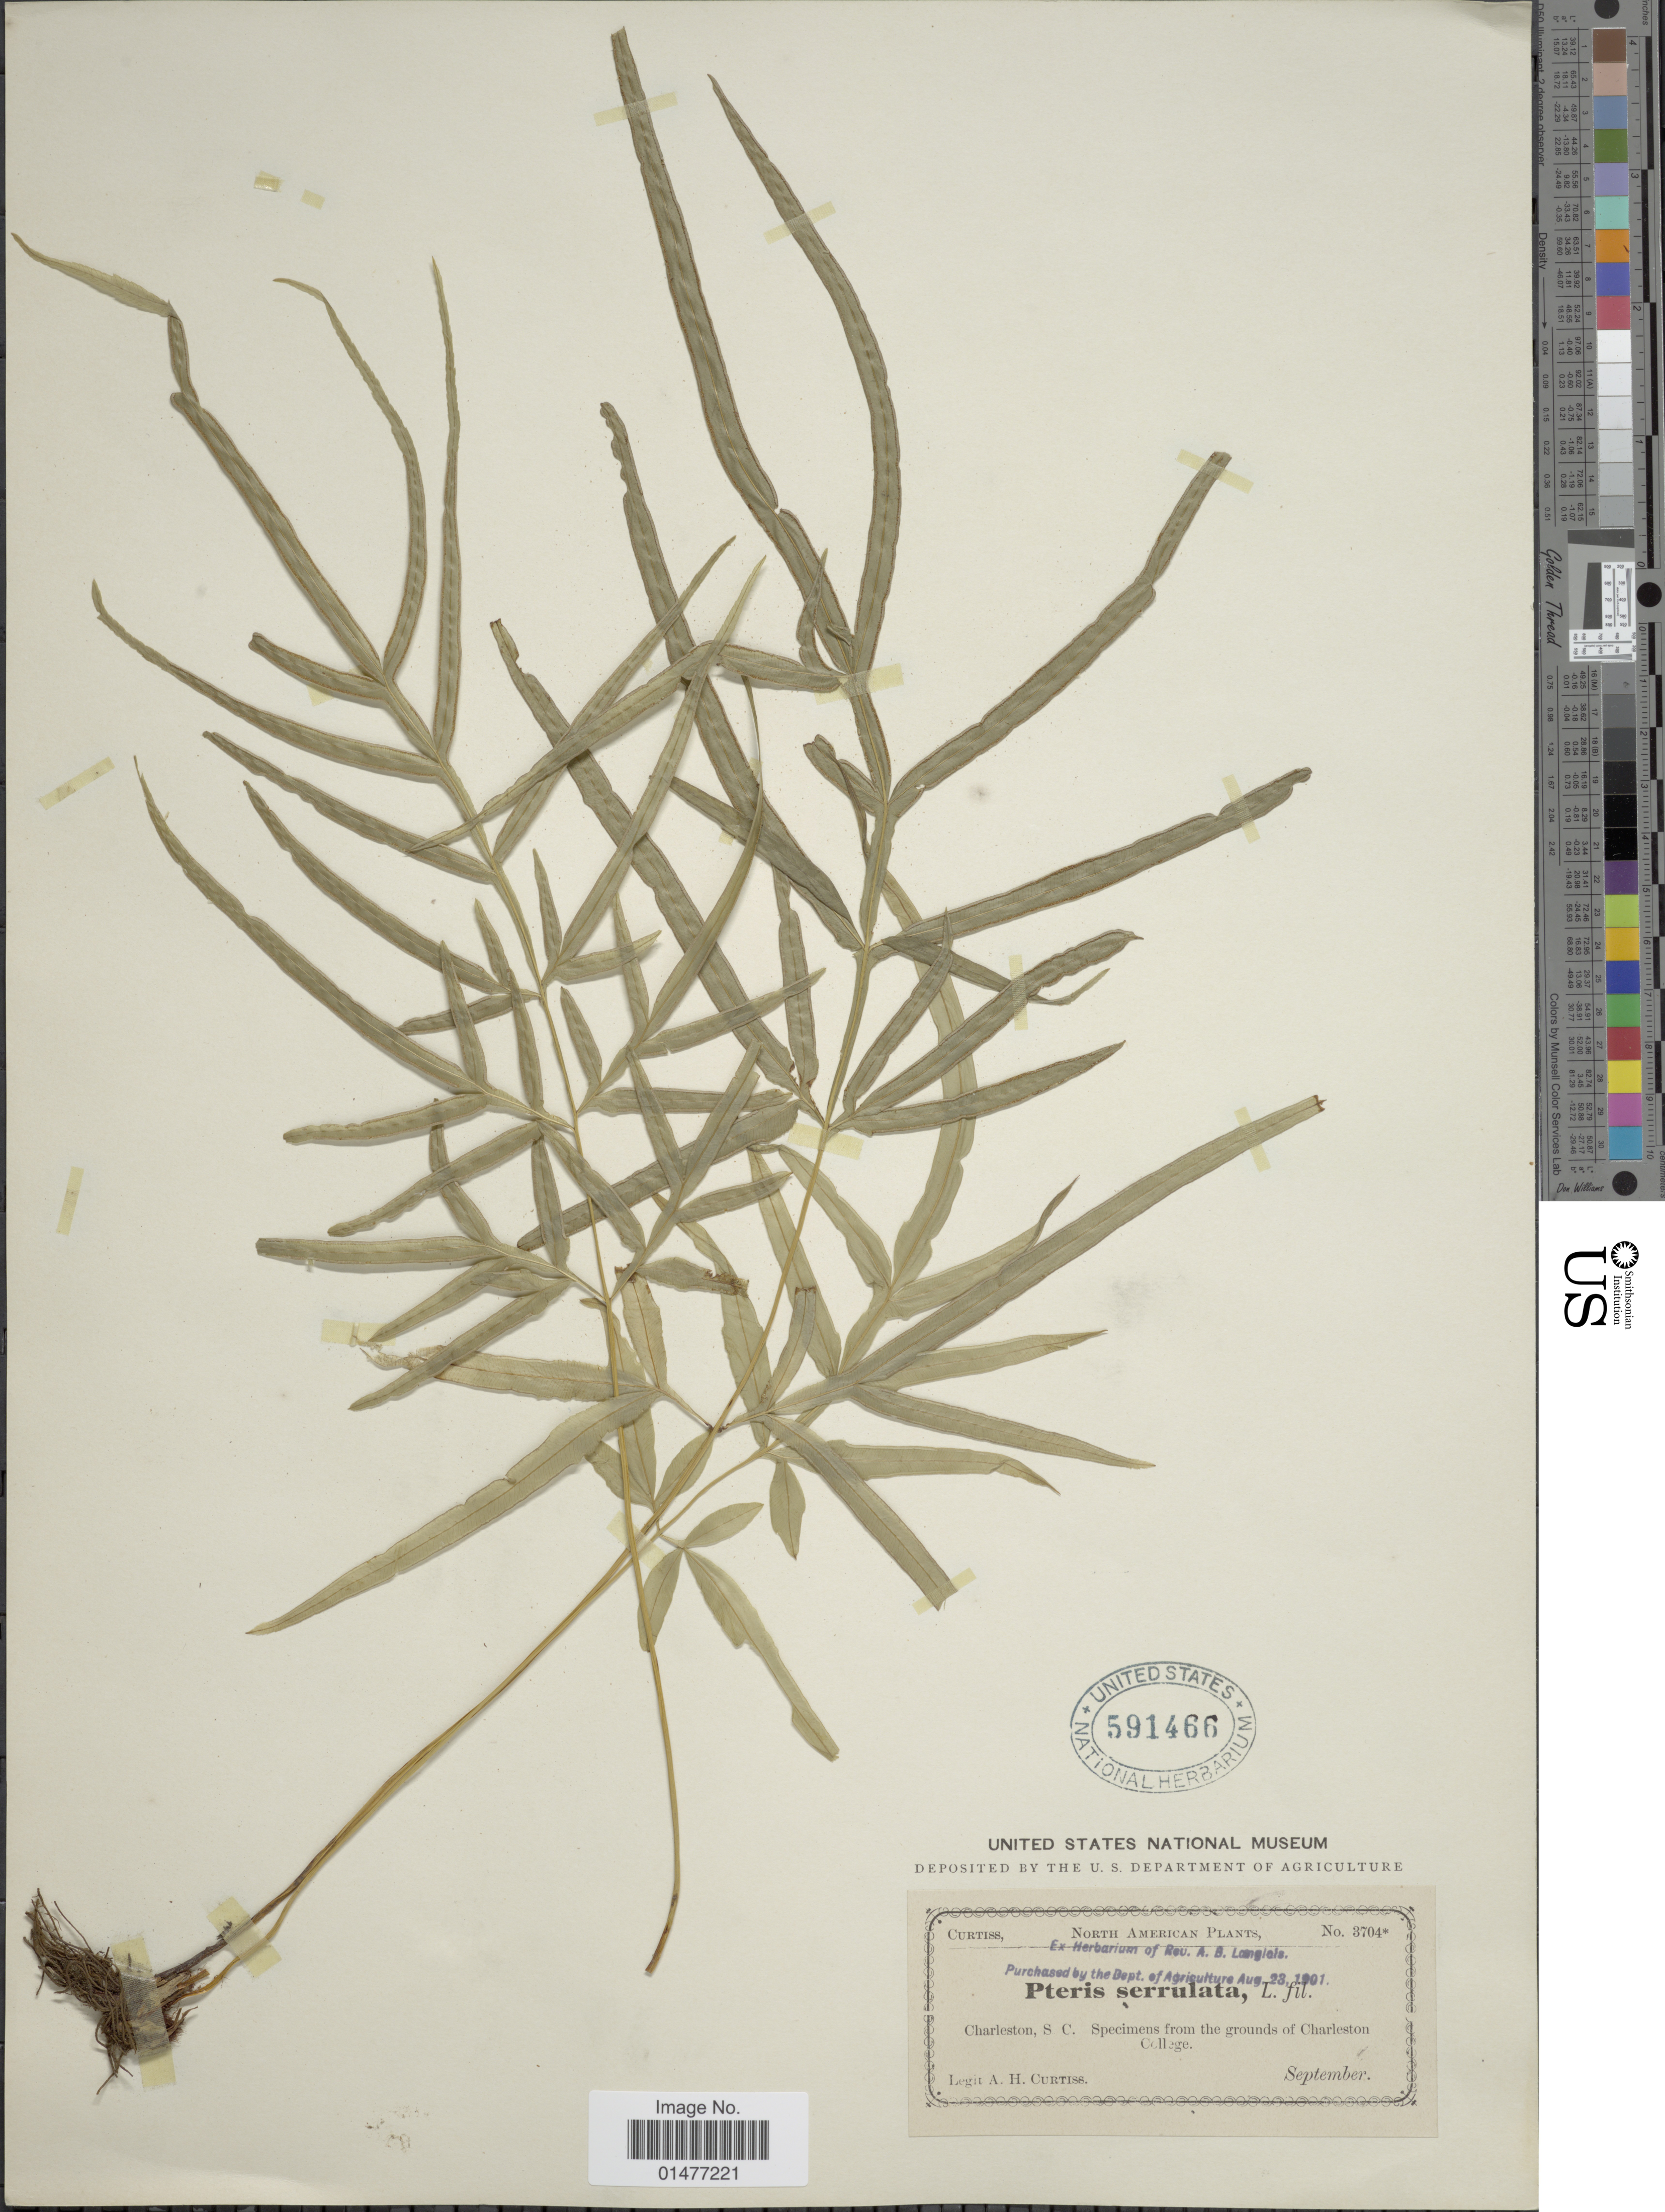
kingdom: Plantae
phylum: Tracheophyta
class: Polypodiopsida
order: Polypodiales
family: Pteridaceae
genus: Pteris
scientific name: Pteris multifida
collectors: A. H. Curtiss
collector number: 3704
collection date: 1901-08-28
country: United States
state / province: South Carolina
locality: Charleston, Specimens from the grounds of Charleston College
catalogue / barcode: US 591466